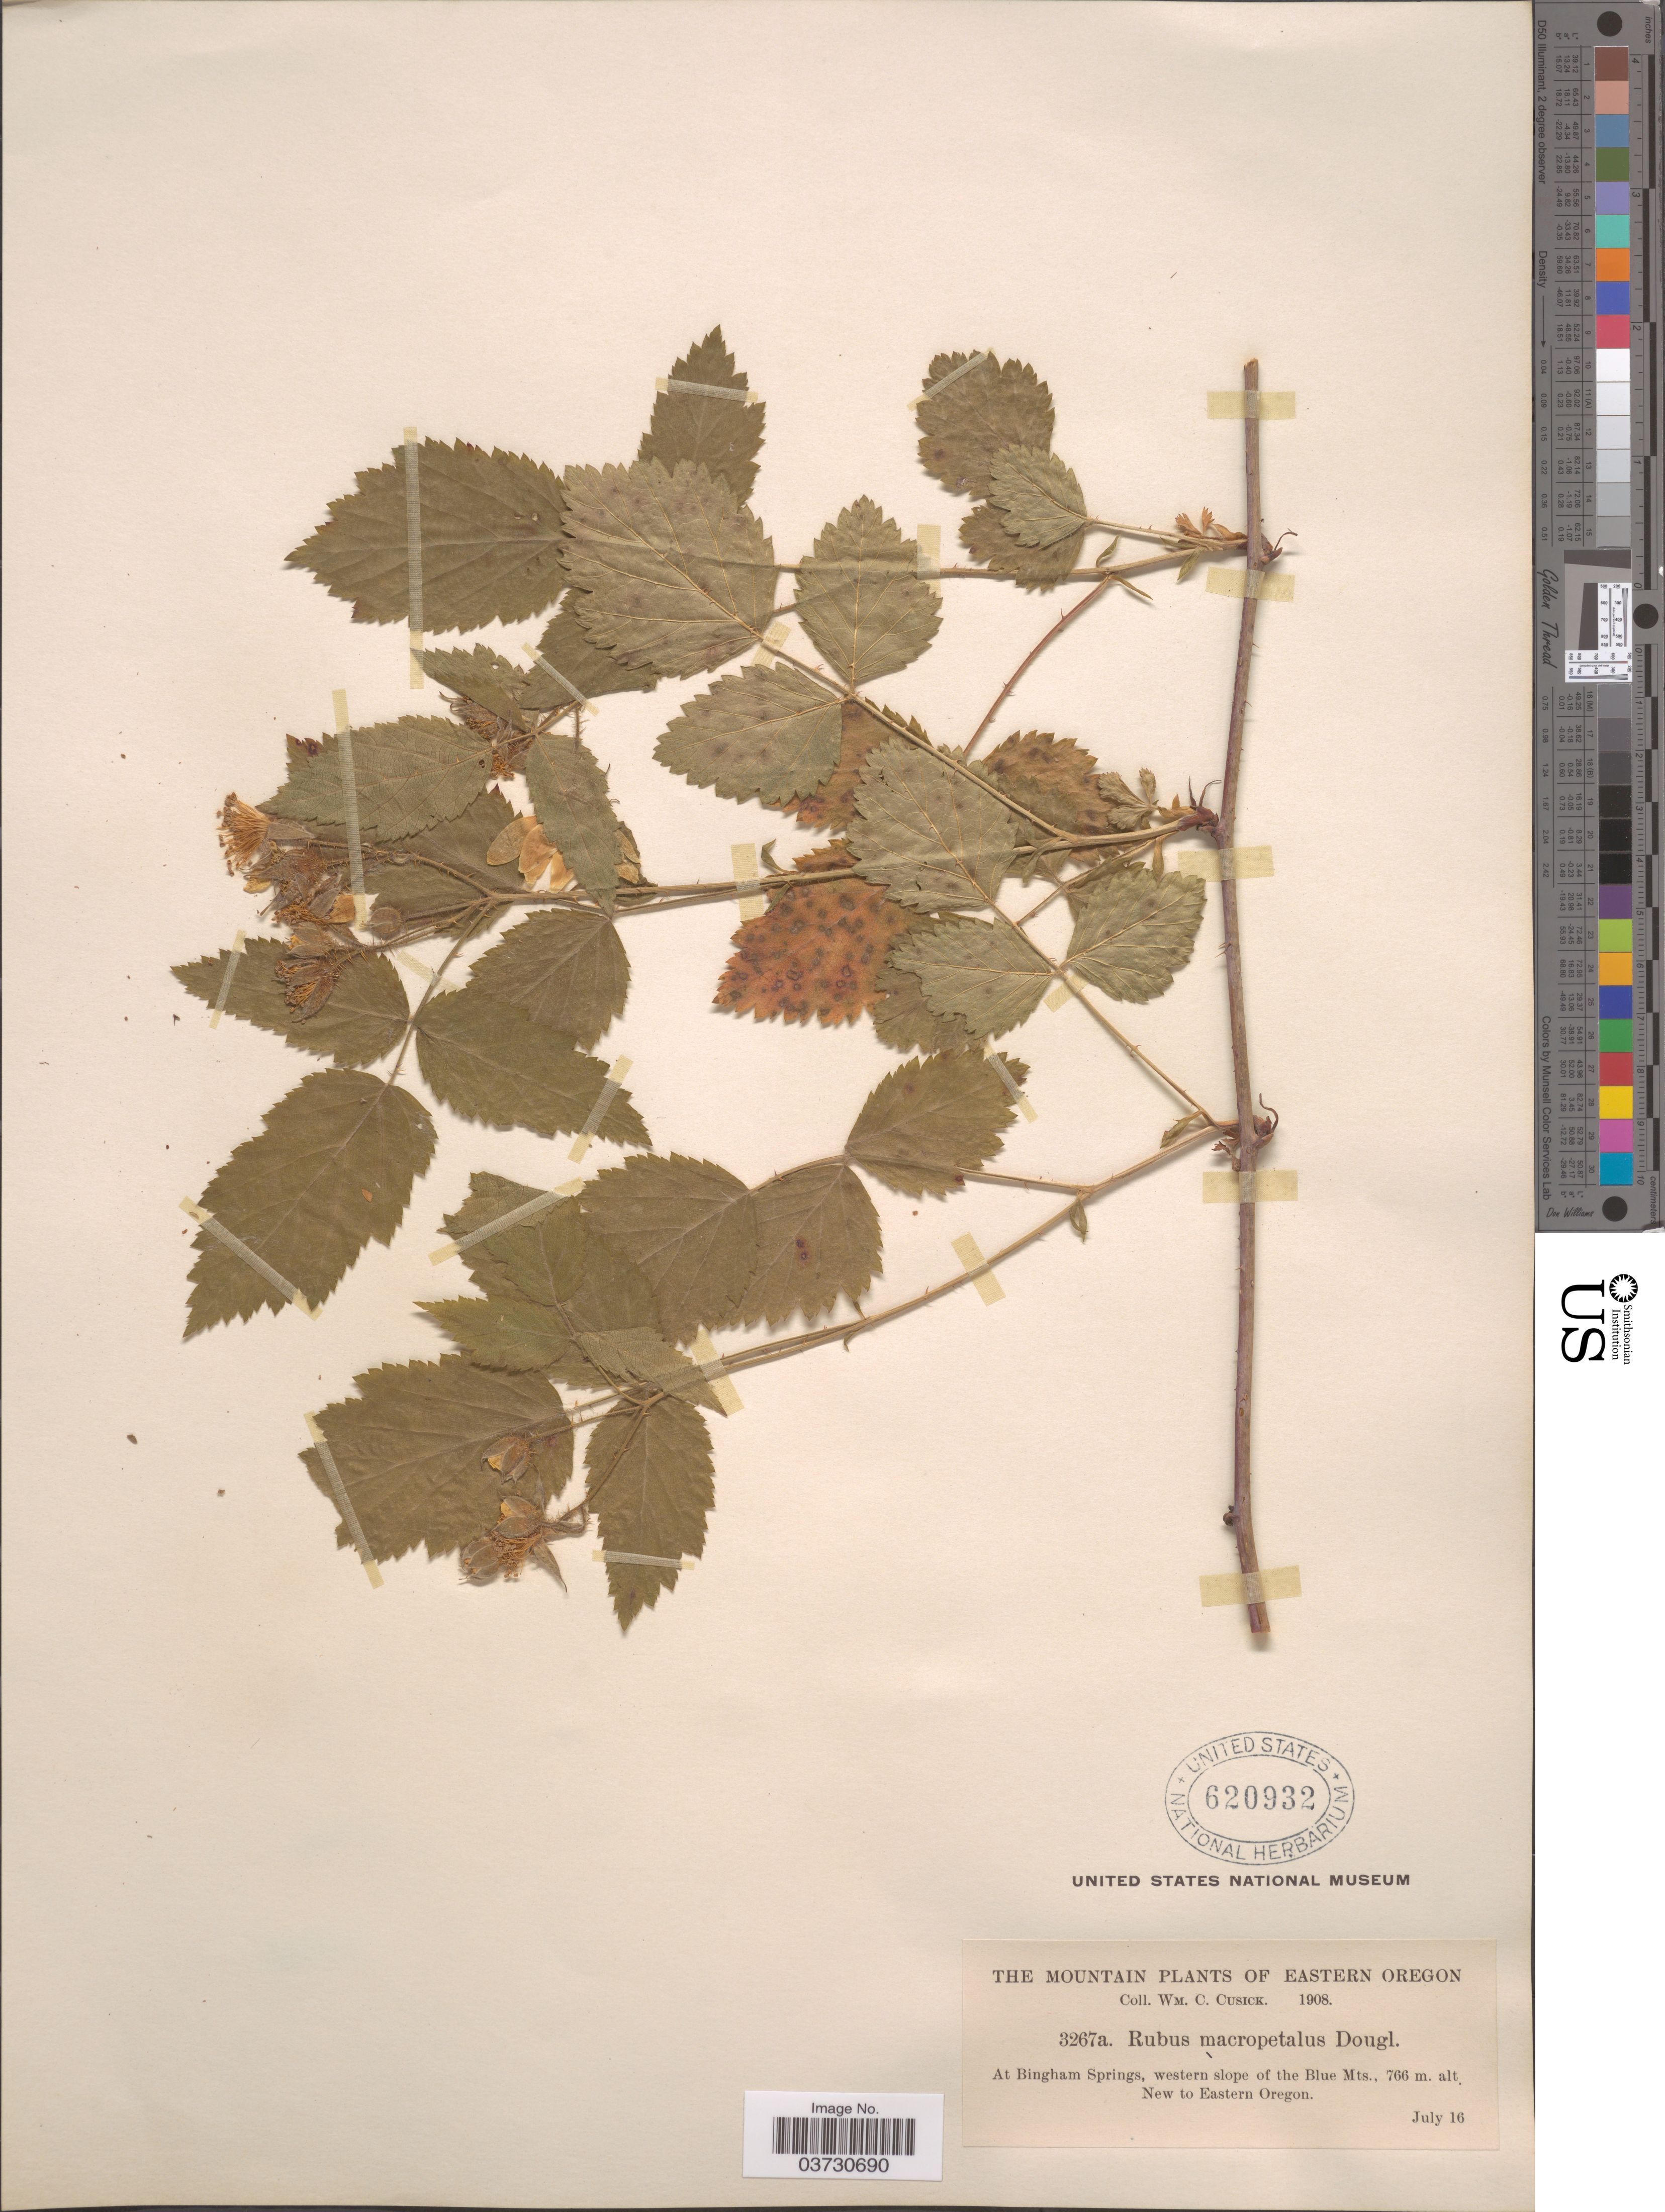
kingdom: Plantae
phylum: Tracheophyta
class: Magnoliopsida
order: Rosales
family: Rosaceae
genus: Rubus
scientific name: Rubus macropetalus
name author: Douglas ex Hook.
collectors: W. C. Cusick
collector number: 3267a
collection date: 1908-07-16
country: United States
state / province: Oregon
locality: Eastern Oregon. At Bingham Springs, western slope of the Blue Mts. New to Eastern Oregon.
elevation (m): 766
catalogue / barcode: US 620932